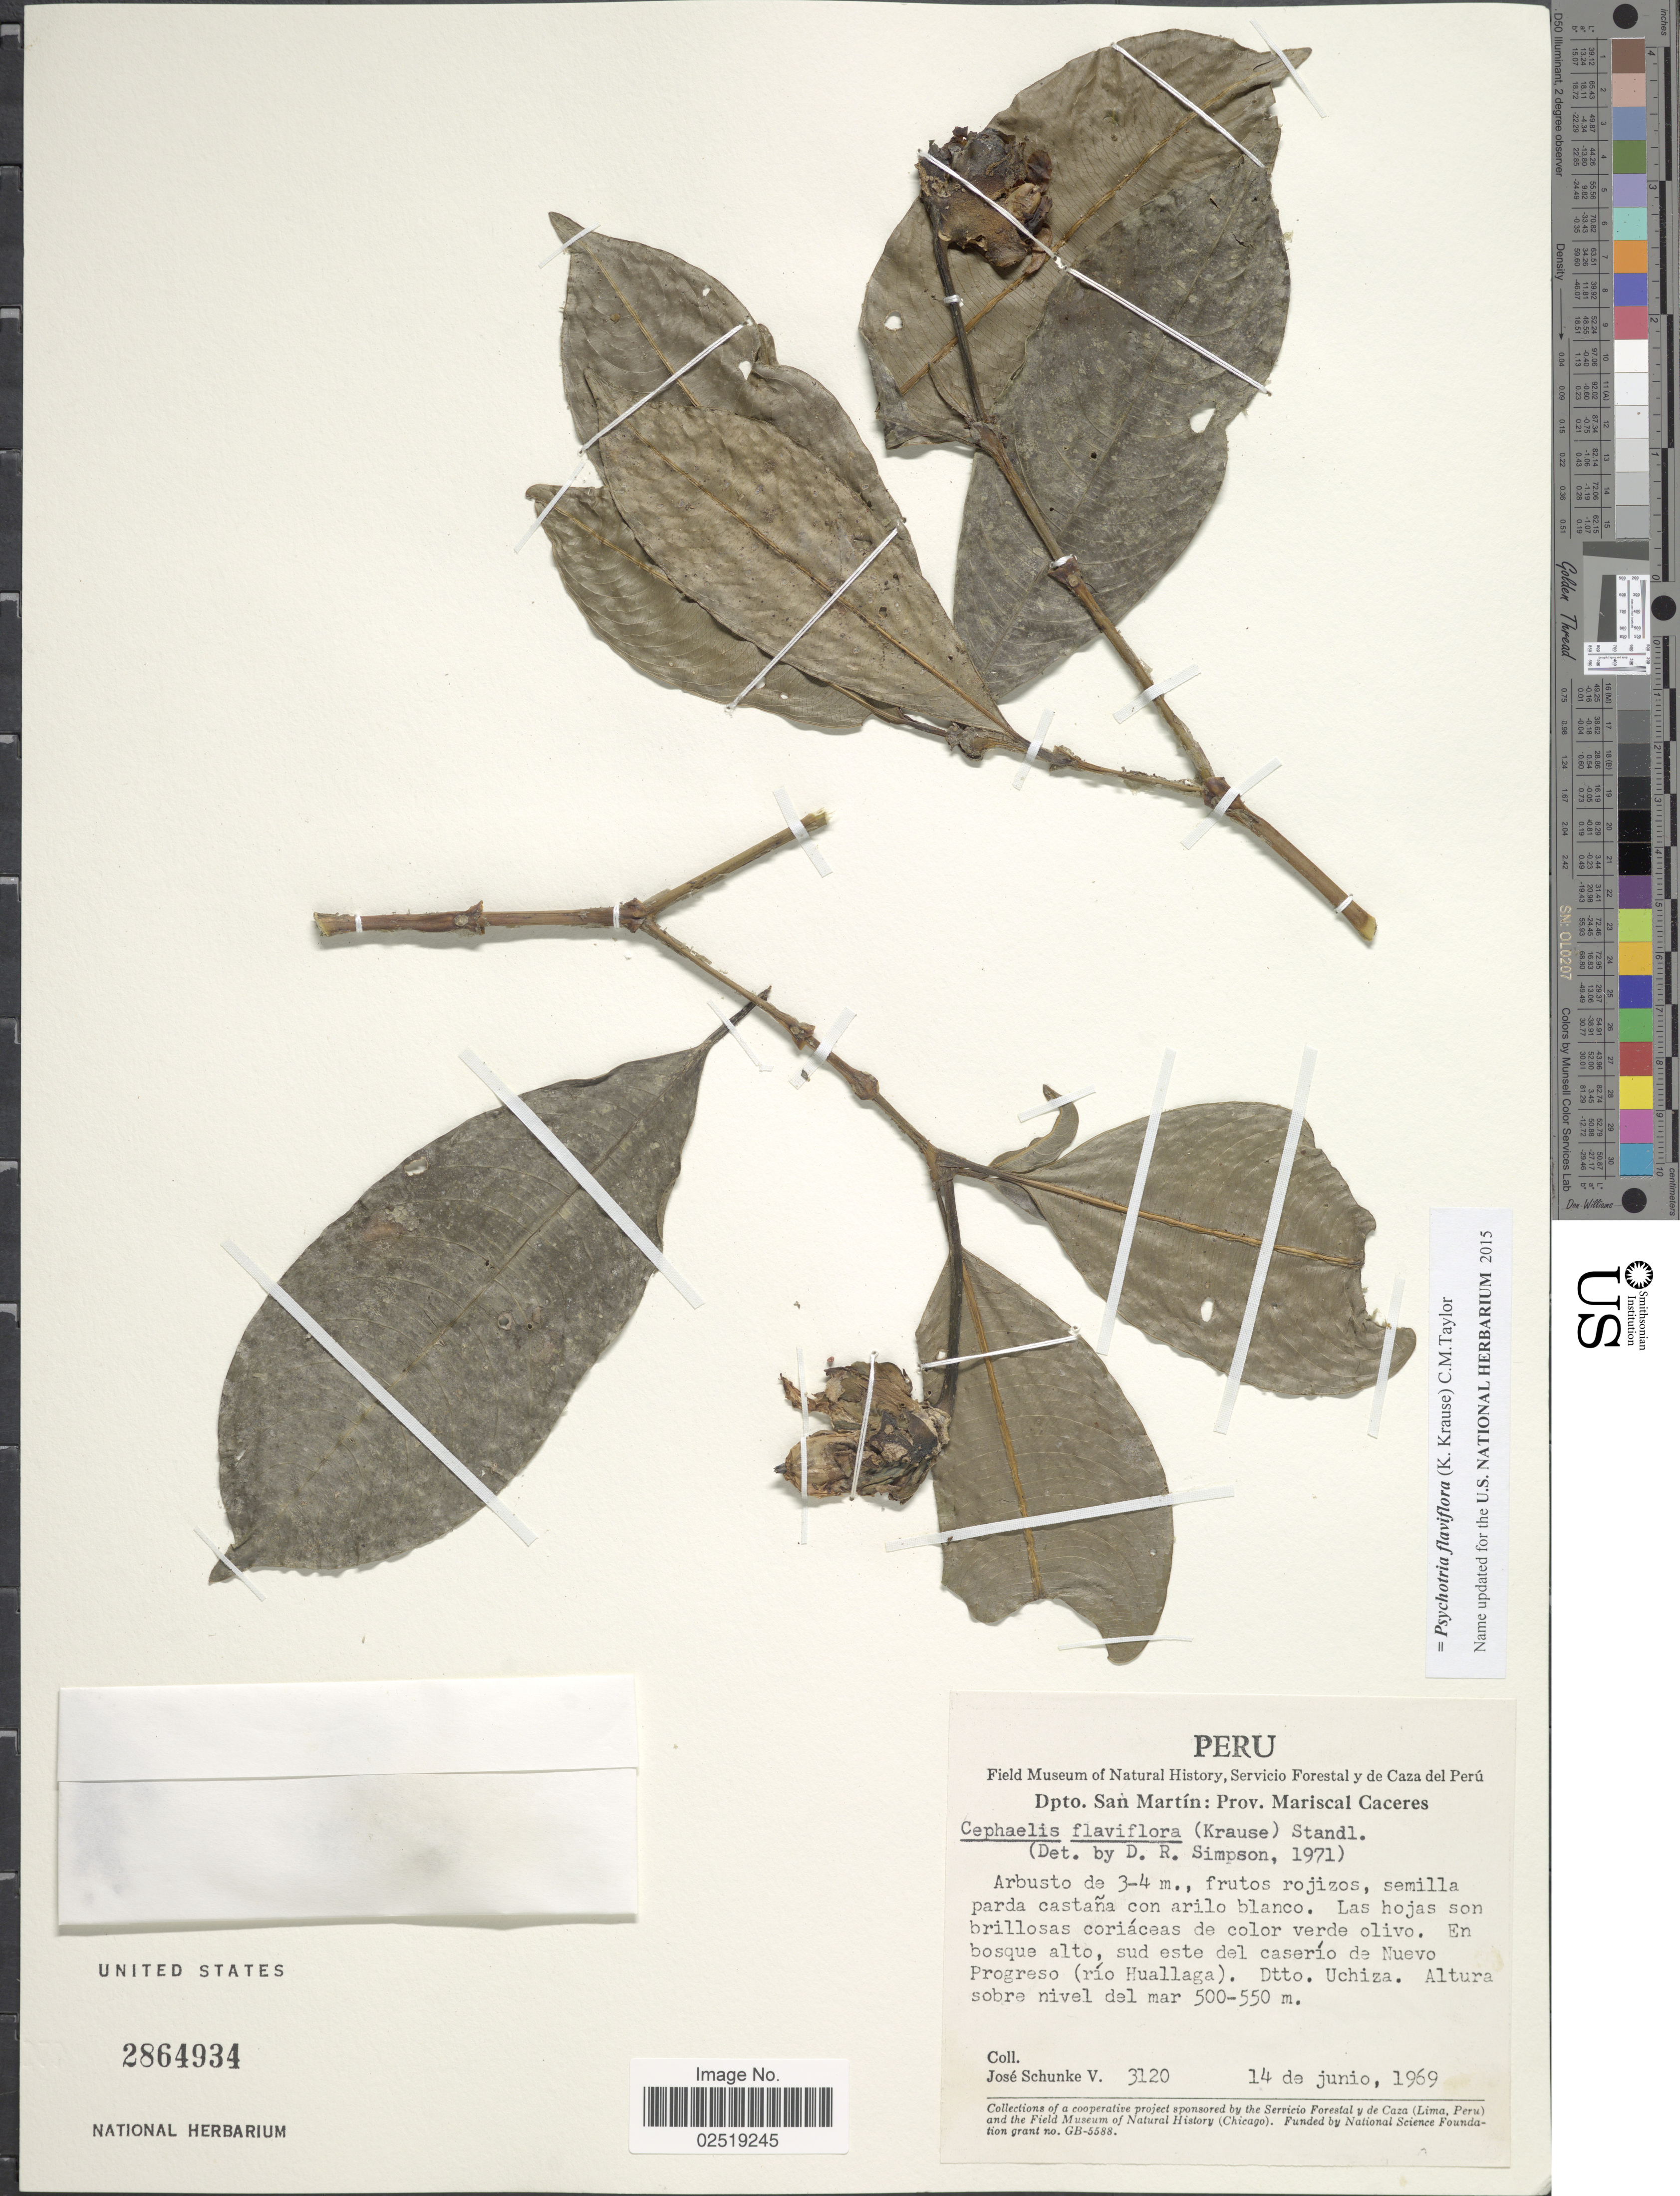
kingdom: Plantae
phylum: Tracheophyta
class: Magnoliopsida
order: Gentianales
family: Rubiaceae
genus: Psychotria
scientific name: Psychotria flaviflora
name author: (K. Krause) C.M. Taylor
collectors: J. Schunke Vigo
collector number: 3120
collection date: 1969-06-14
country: Peru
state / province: San Martín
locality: Prov. Mariscal Caceres. En bosque alto, sud este del caserio de Nuevo Progreso (rio Huallaga). Dtto. Uchiza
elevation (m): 500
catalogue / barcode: US 2864934